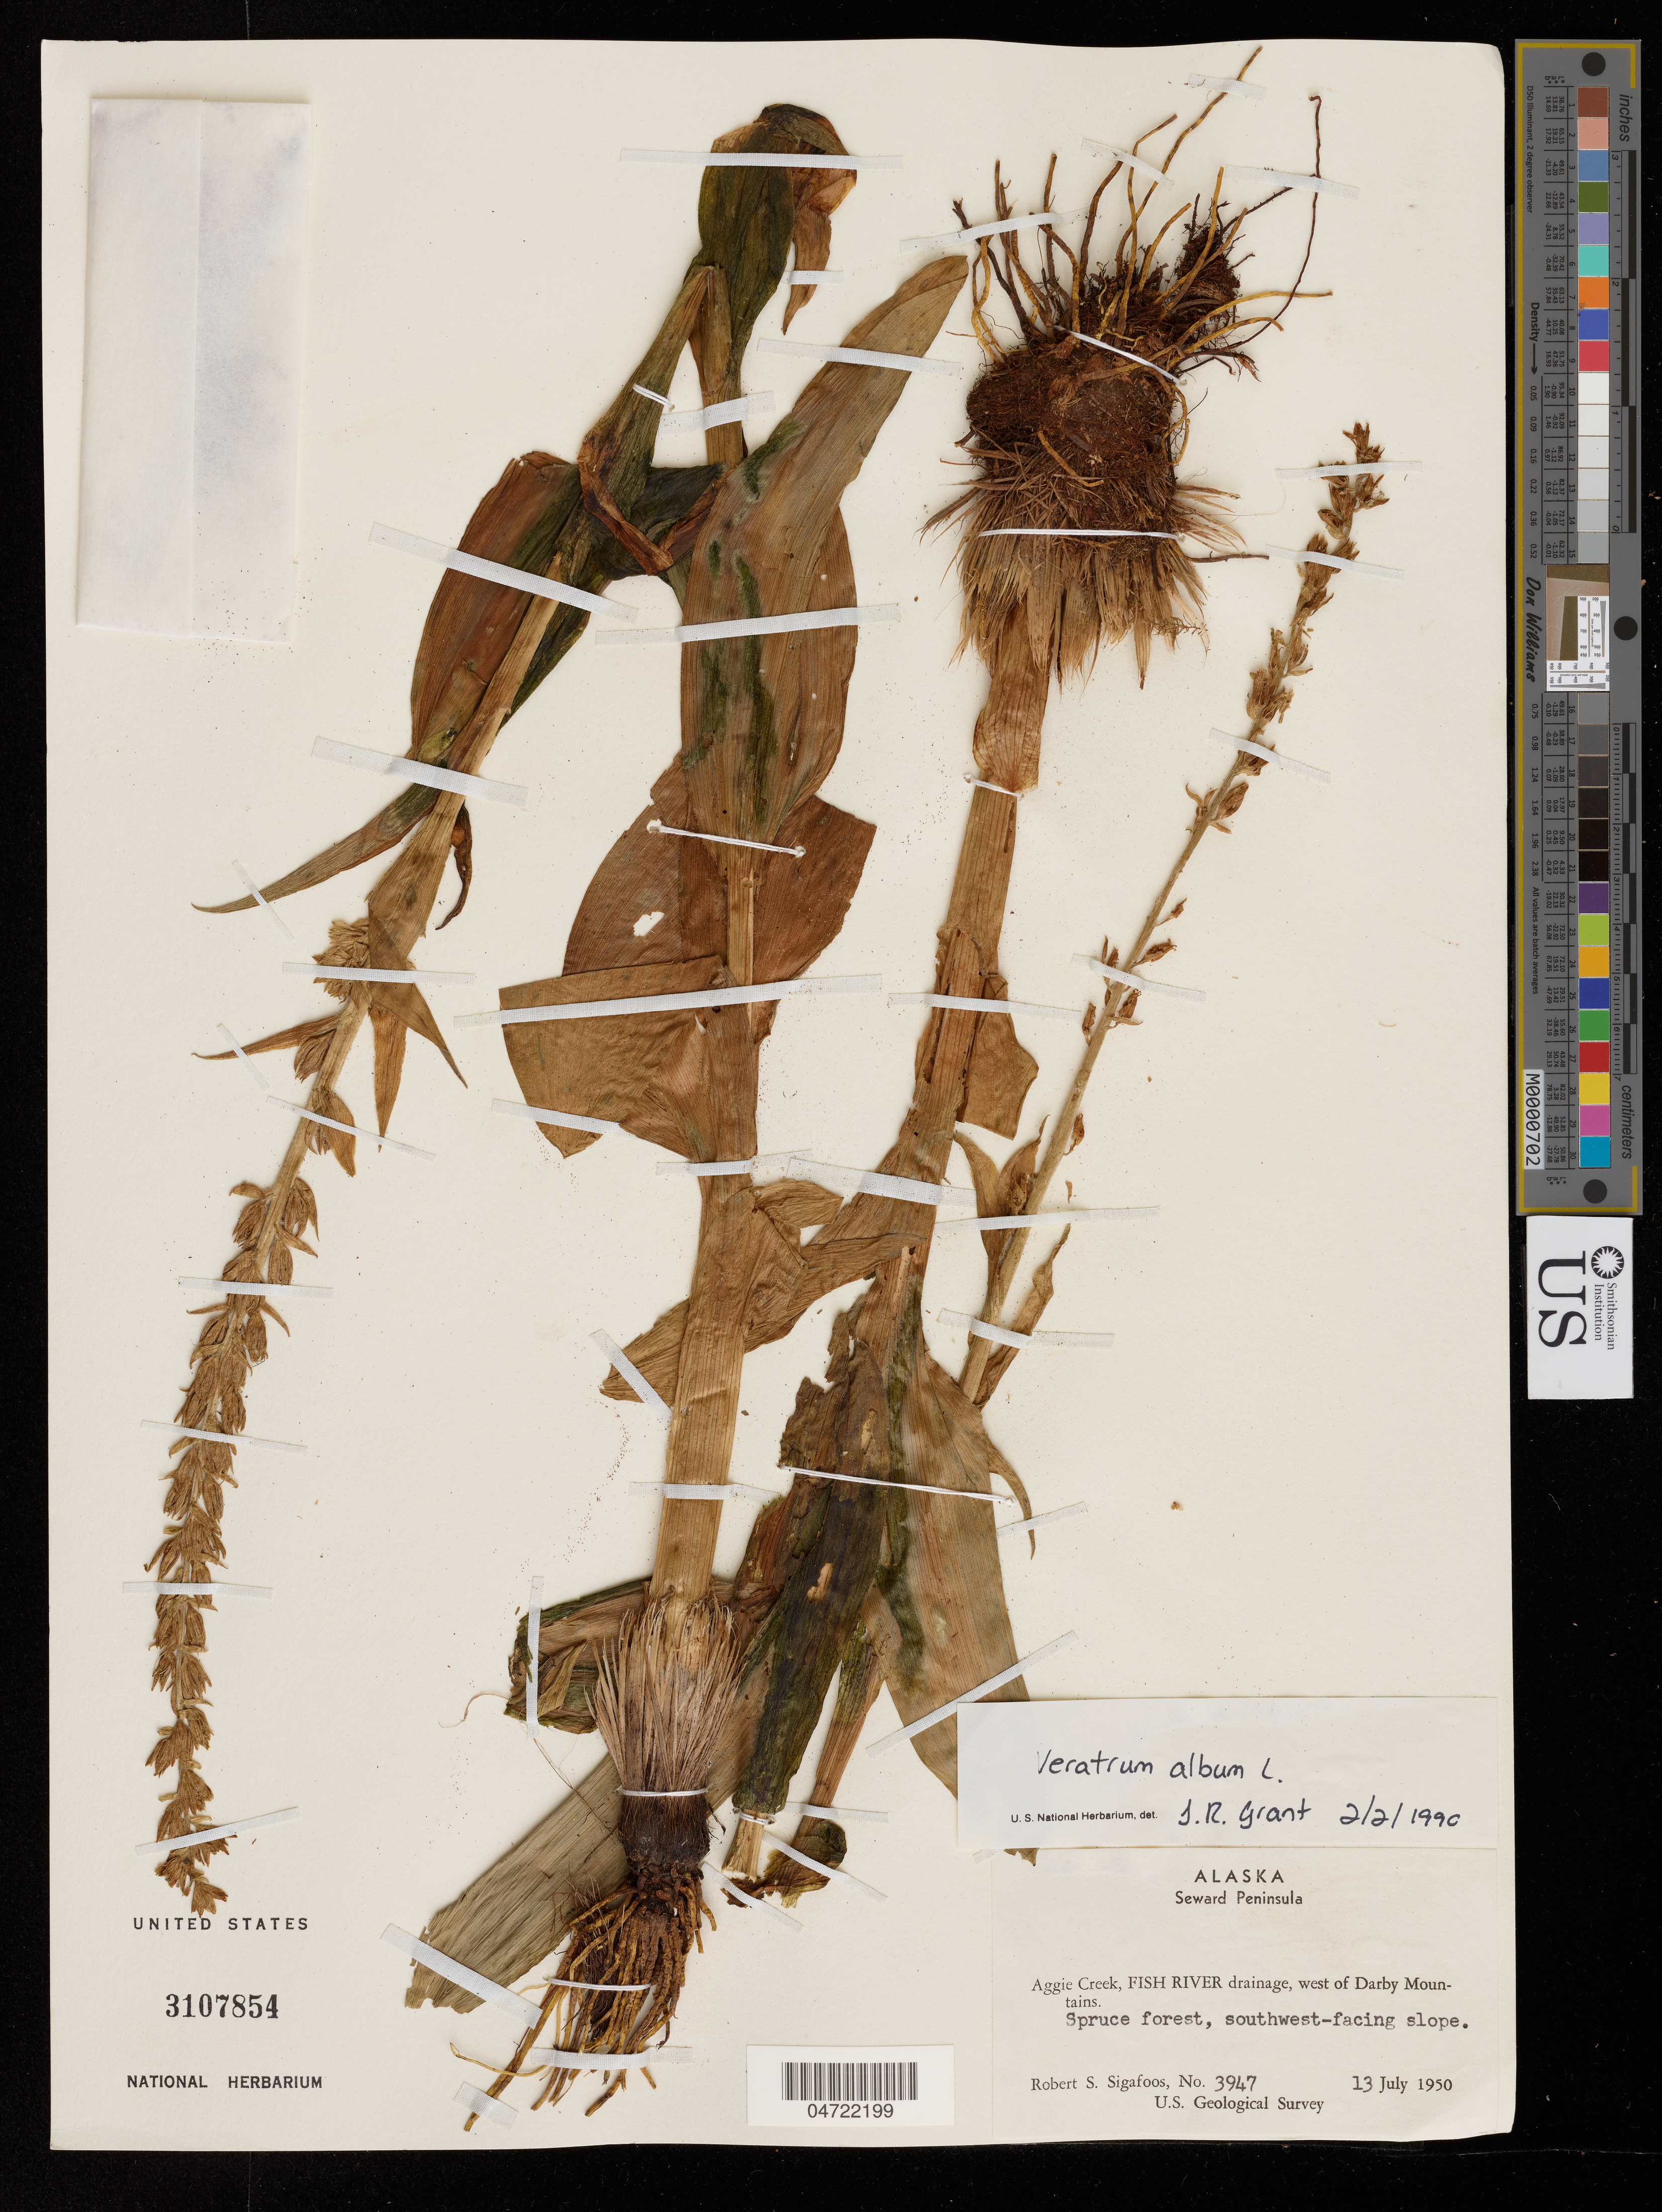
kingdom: Plantae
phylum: Tracheophyta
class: Liliopsida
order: Liliales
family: Melanthiaceae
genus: Veratrum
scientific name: Veratrum album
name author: L.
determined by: Grant, J. R., (SWITZERLAND)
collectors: R. Sigafoos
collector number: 3947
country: United States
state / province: Alaska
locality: Seward Peninsula, Aggie Creek, Fish River, W of Darby Mountains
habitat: Spruce forest, SW facing slope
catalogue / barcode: US 3107854